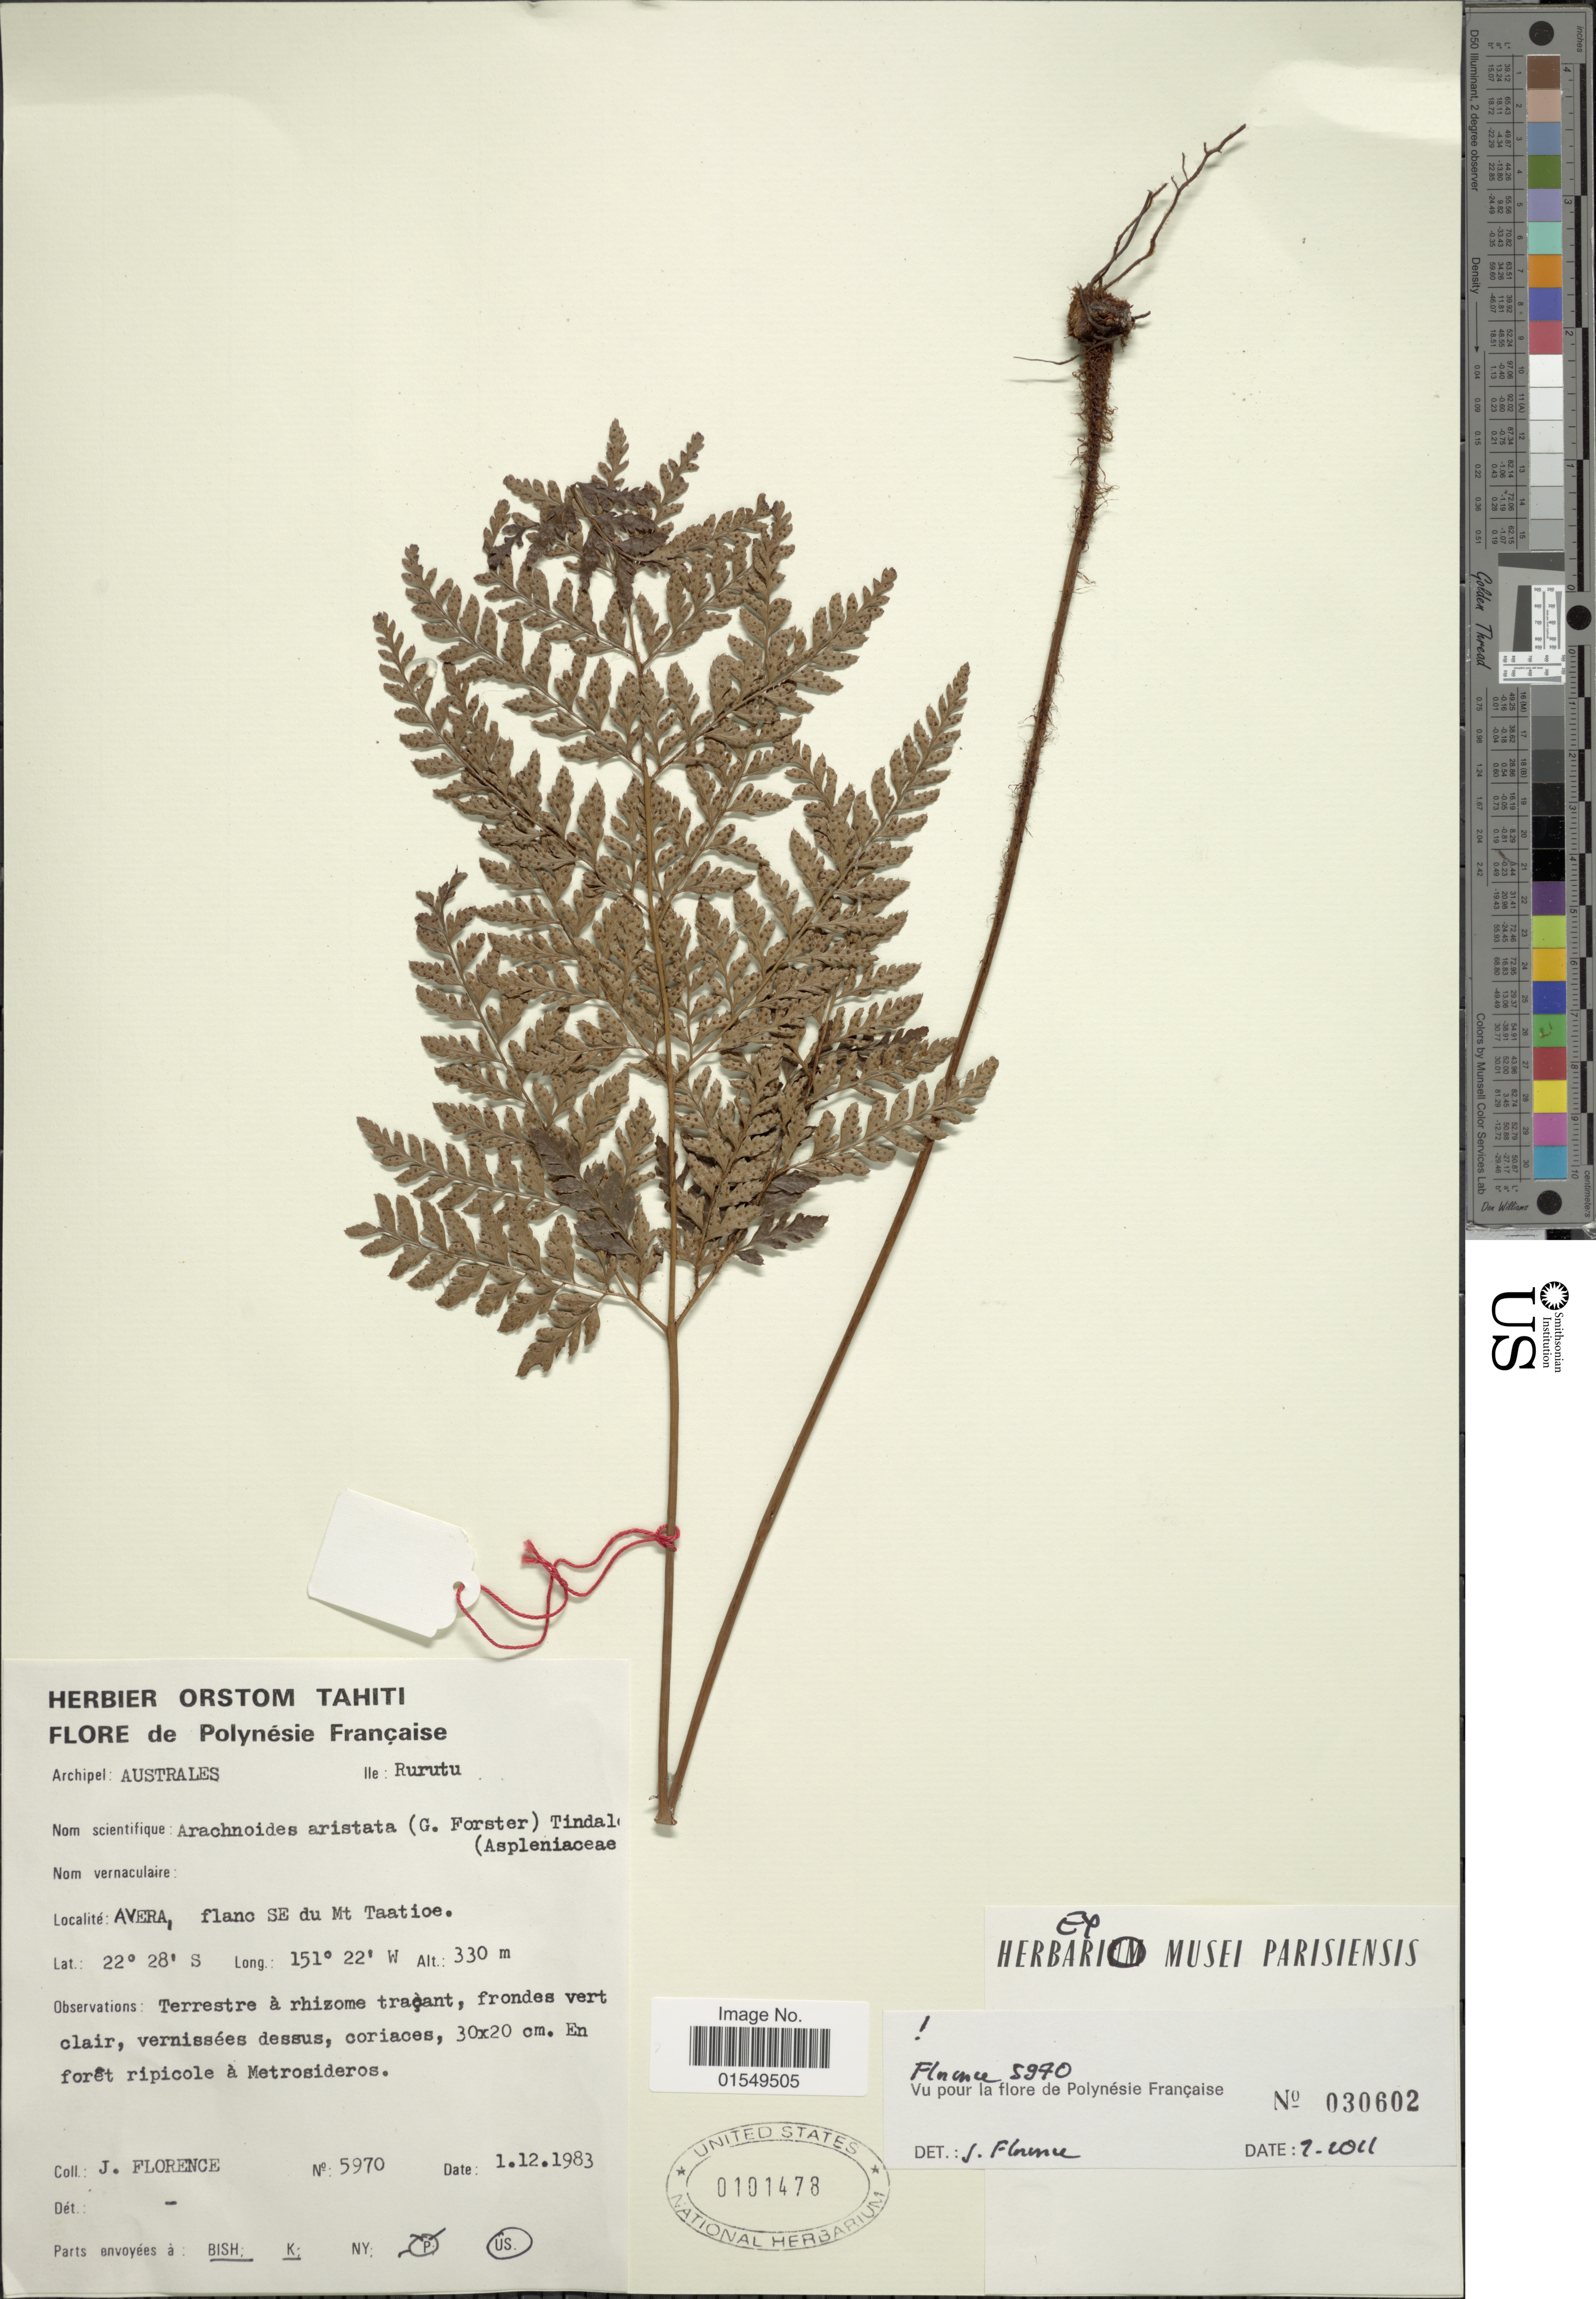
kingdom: Plantae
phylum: Tracheophyta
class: Polypodiopsida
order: Polypodiales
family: Dryopteridaceae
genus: Arachniodes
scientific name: Arachniodes aristata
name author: (G. Forst.) Tindale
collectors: J. Florence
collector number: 5970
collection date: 1983-12-01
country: French Polynesia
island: Rurutu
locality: Polynesie Francaise, Archipel Australes, Ile Rurutu, Avera, flanc SE du Mt. Taatioe, en foret ripicole a Metrosideros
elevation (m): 330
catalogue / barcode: US 101478